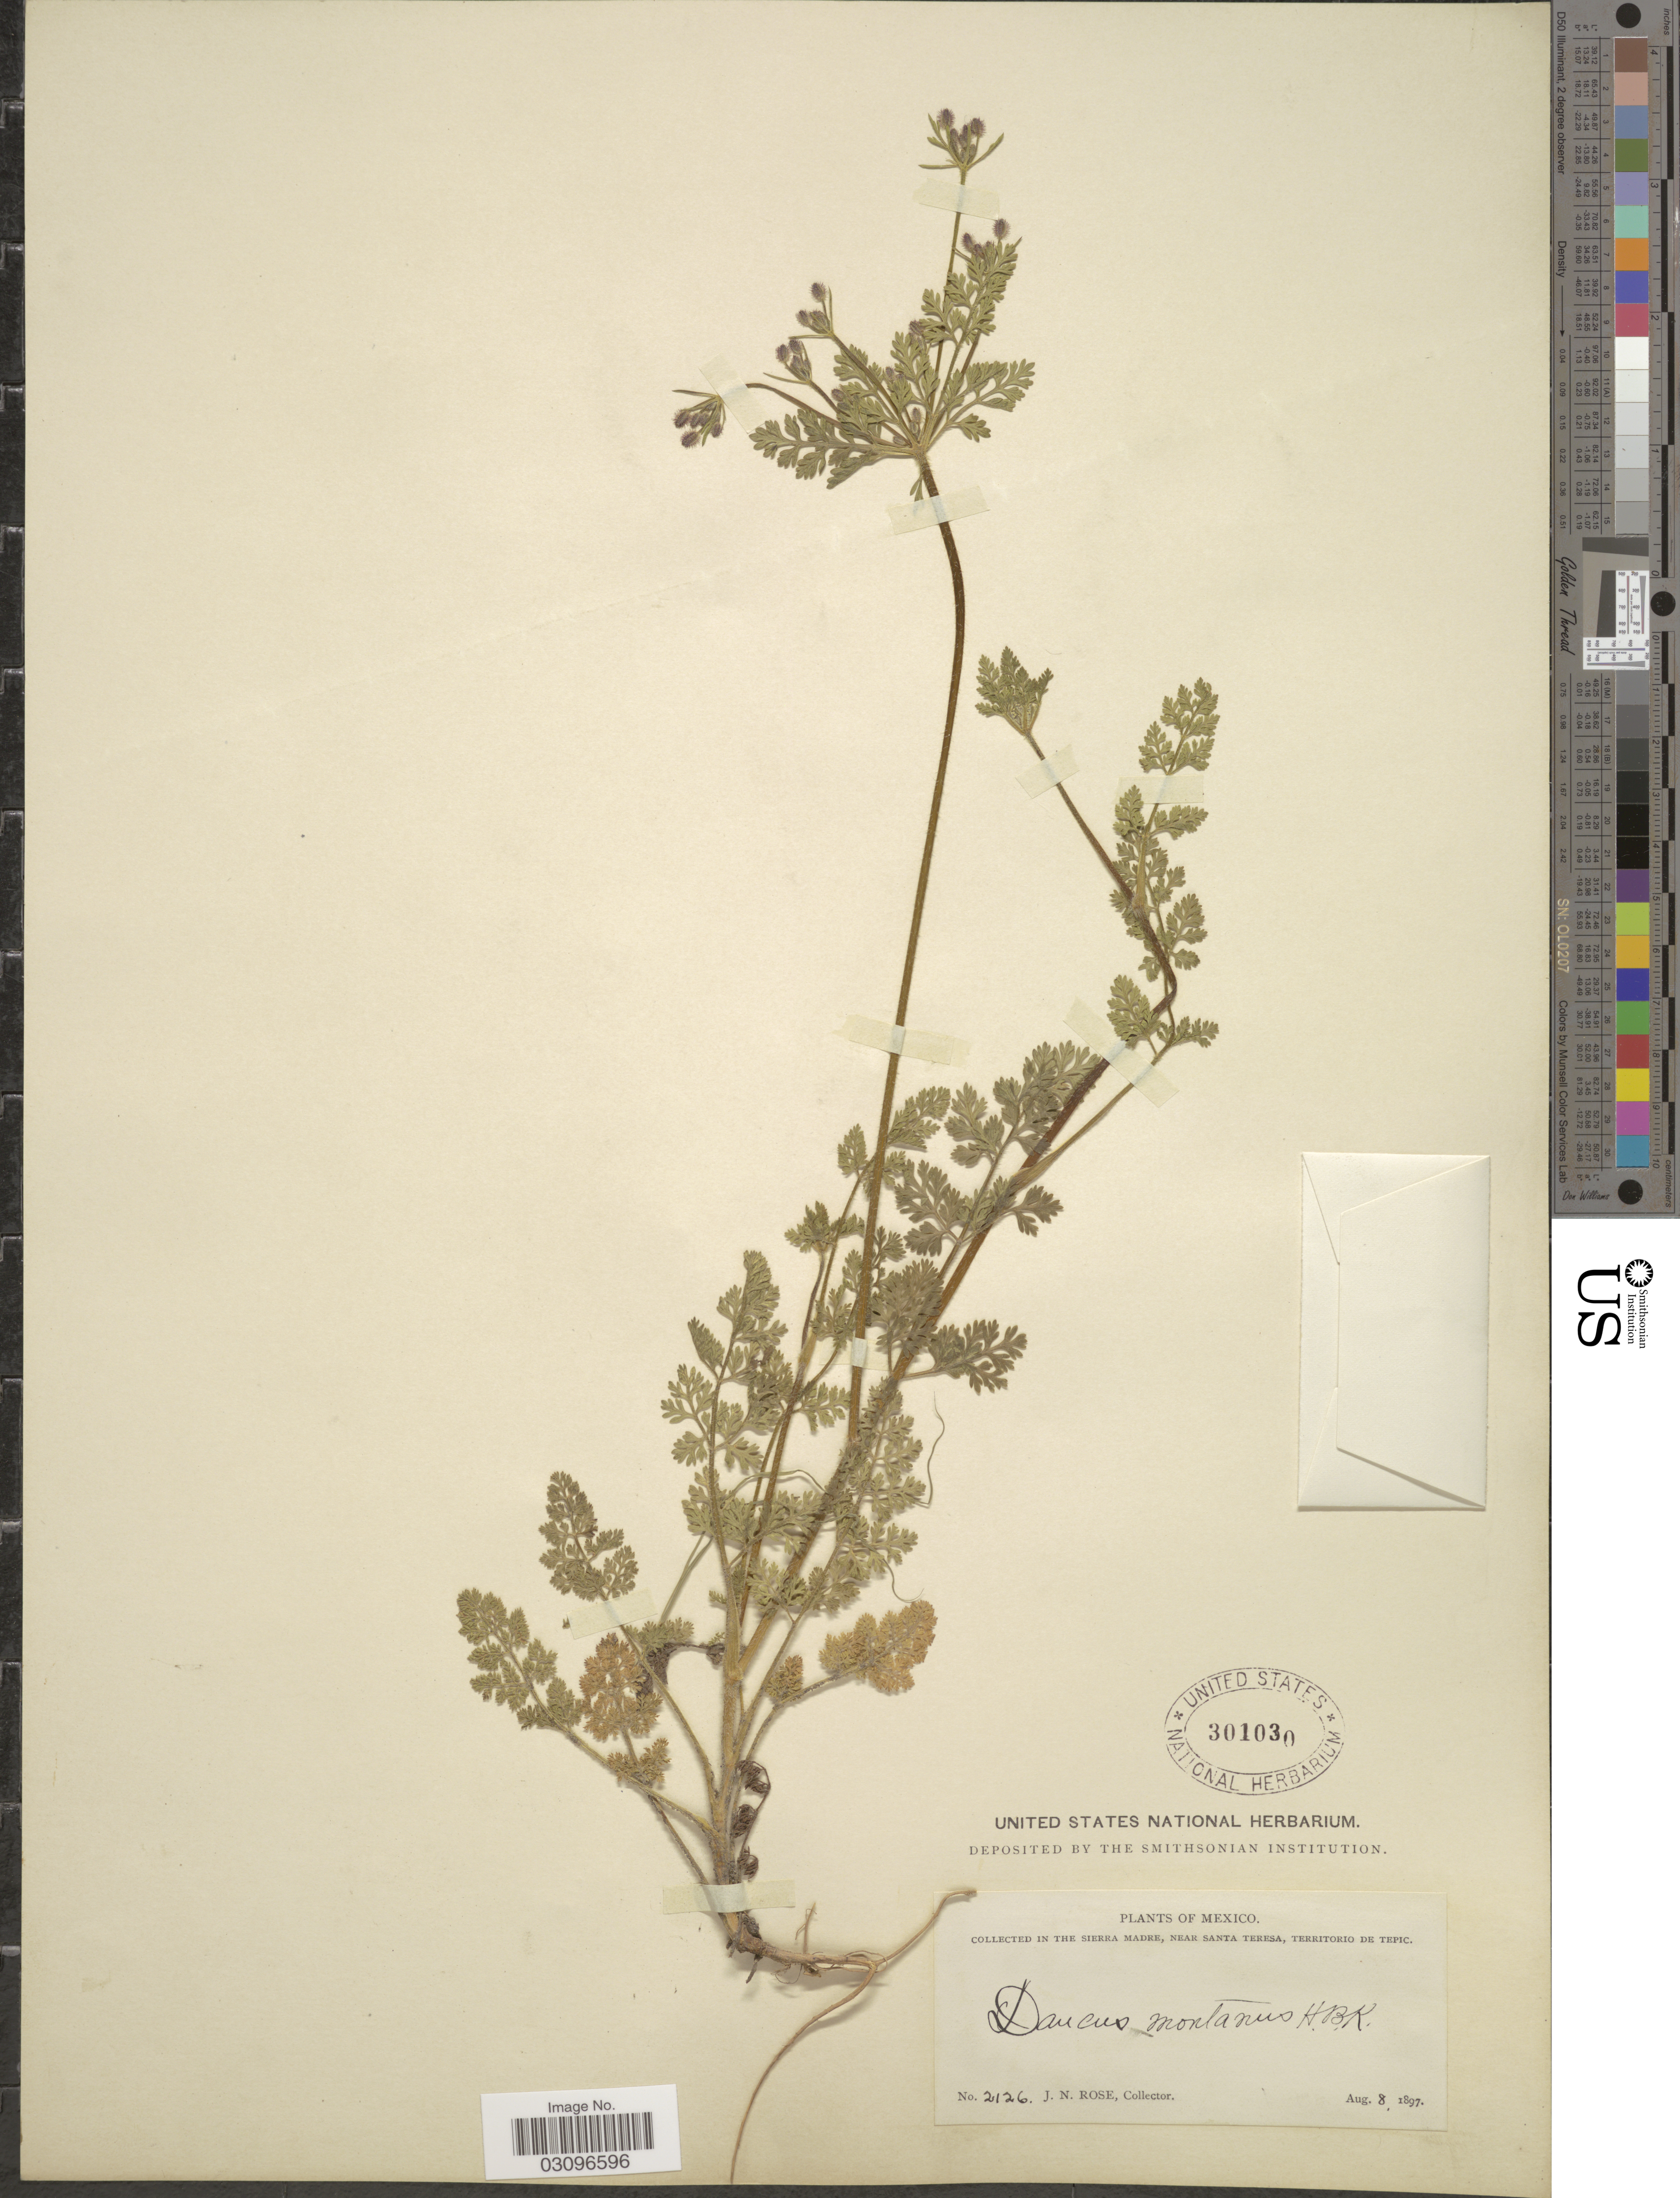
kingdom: Plantae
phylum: Tracheophyta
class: Magnoliopsida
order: Apiales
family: Apiaceae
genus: Daucus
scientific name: Daucus montanus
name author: Humb. & Bonpl. ex Spreng.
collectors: J. N. Rose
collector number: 2126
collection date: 1897-08-08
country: Mexico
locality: In the Sierra Madre, Near Santa Teresa, Territorio de Tepic.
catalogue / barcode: US 301030